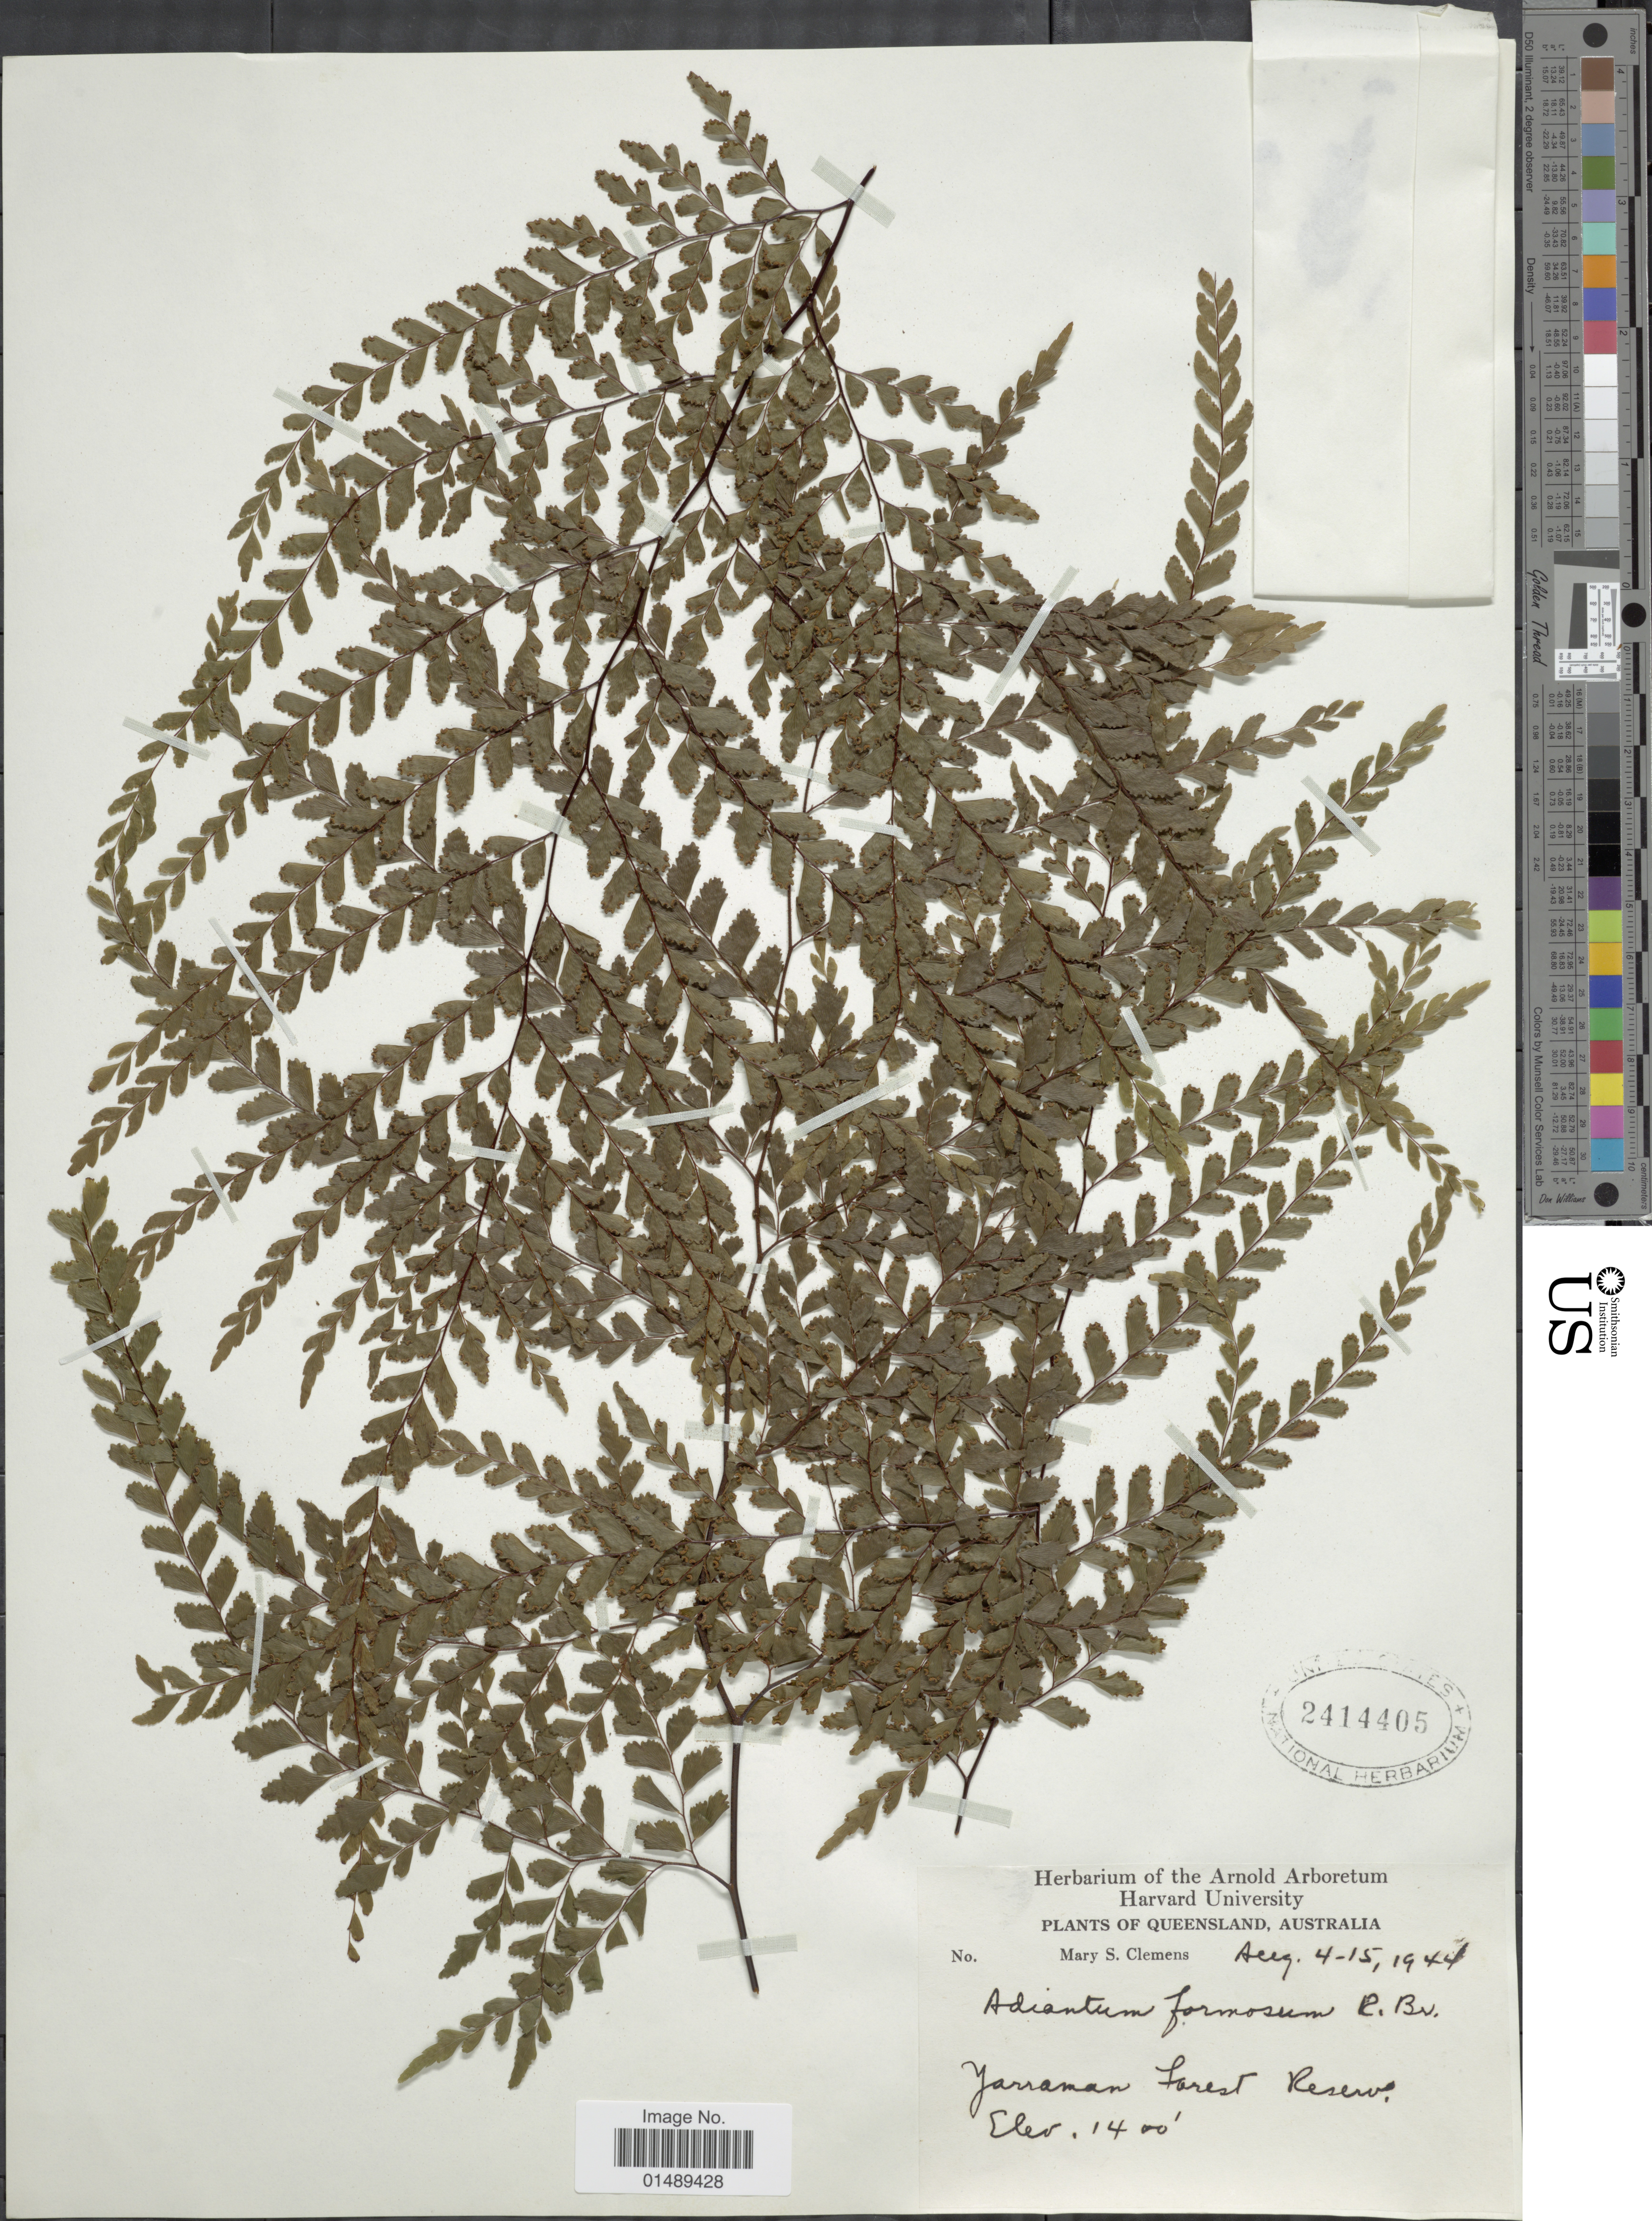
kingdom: Plantae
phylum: Tracheophyta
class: Polypodiopsida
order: Polypodiales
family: Pteridaceae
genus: Adiantum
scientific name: Adiantum formosum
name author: R. Br.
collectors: M. S. Clemens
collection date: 1944-08-04/1944-08-15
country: Australia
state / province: Queensland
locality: Yarraman Forest reserve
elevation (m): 427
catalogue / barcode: US 2414405